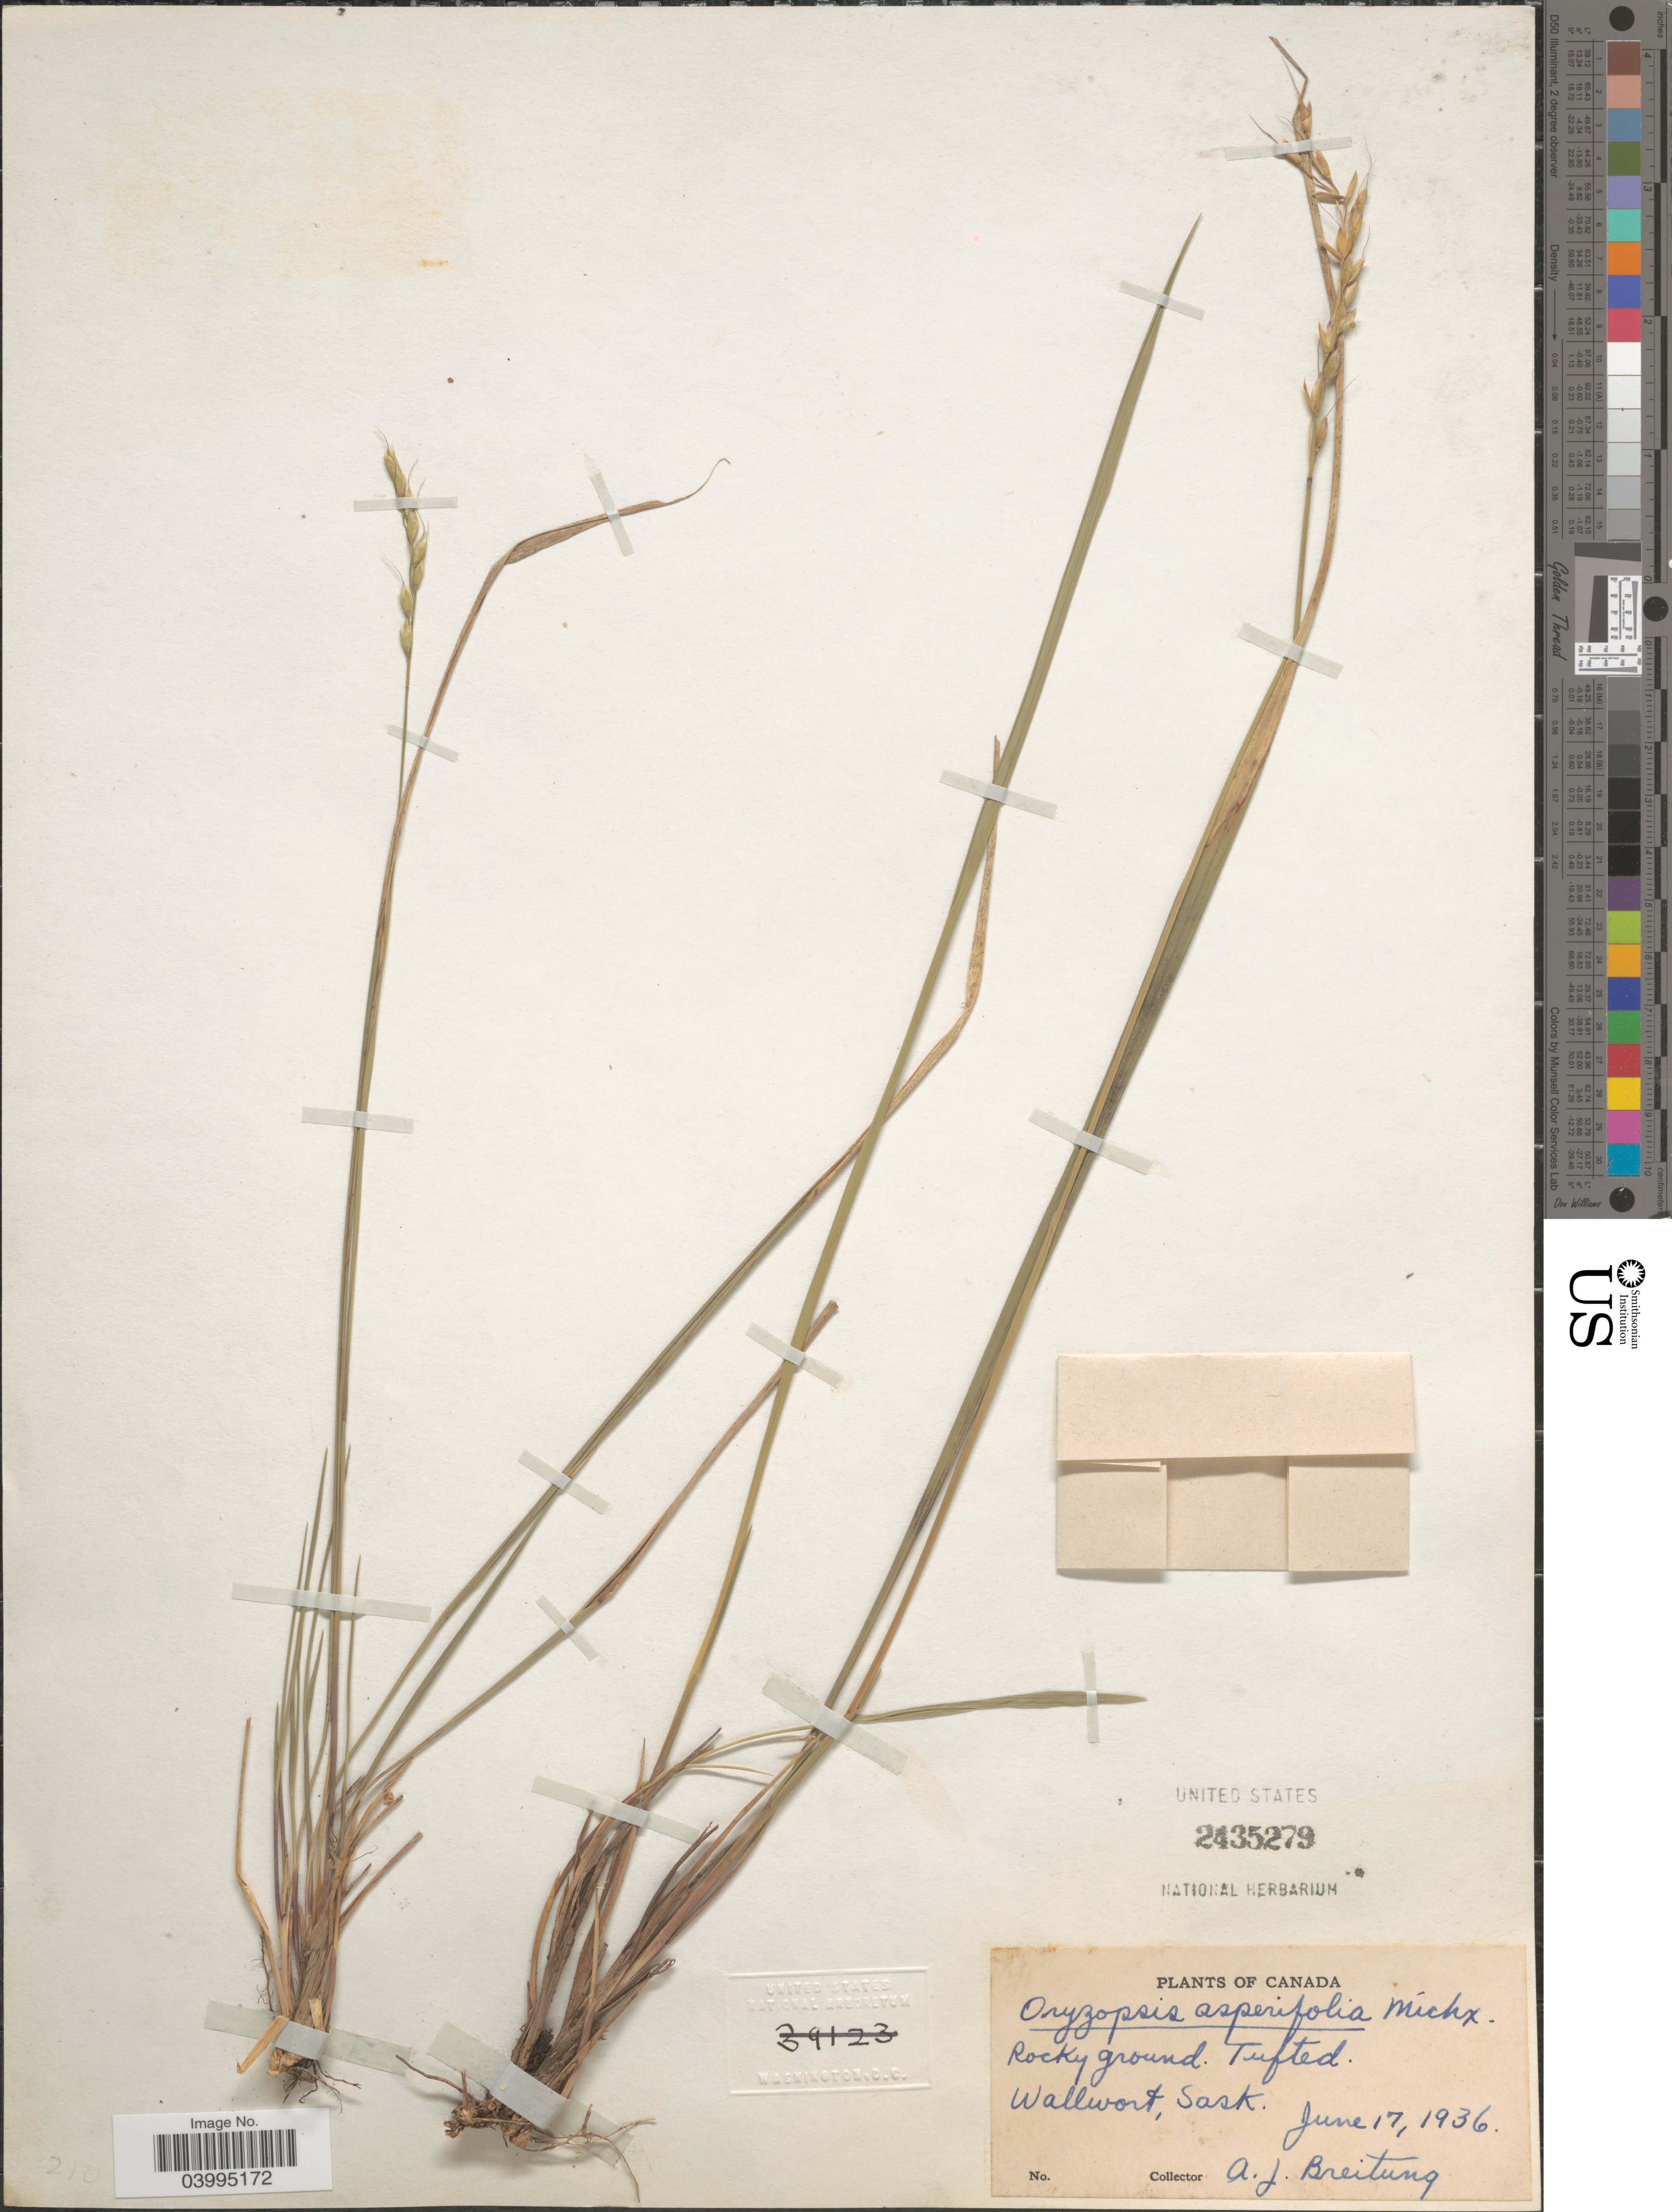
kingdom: Plantae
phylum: Tracheophyta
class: Liliopsida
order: Poales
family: Poaceae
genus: Oryzopsis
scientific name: Oryzopsis asperifolia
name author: Michx.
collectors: A. Breitung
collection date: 1936-06-17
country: Canada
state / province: Saskatchewan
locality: Rocky ground. Tufted. Wallwort.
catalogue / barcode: US 2435279